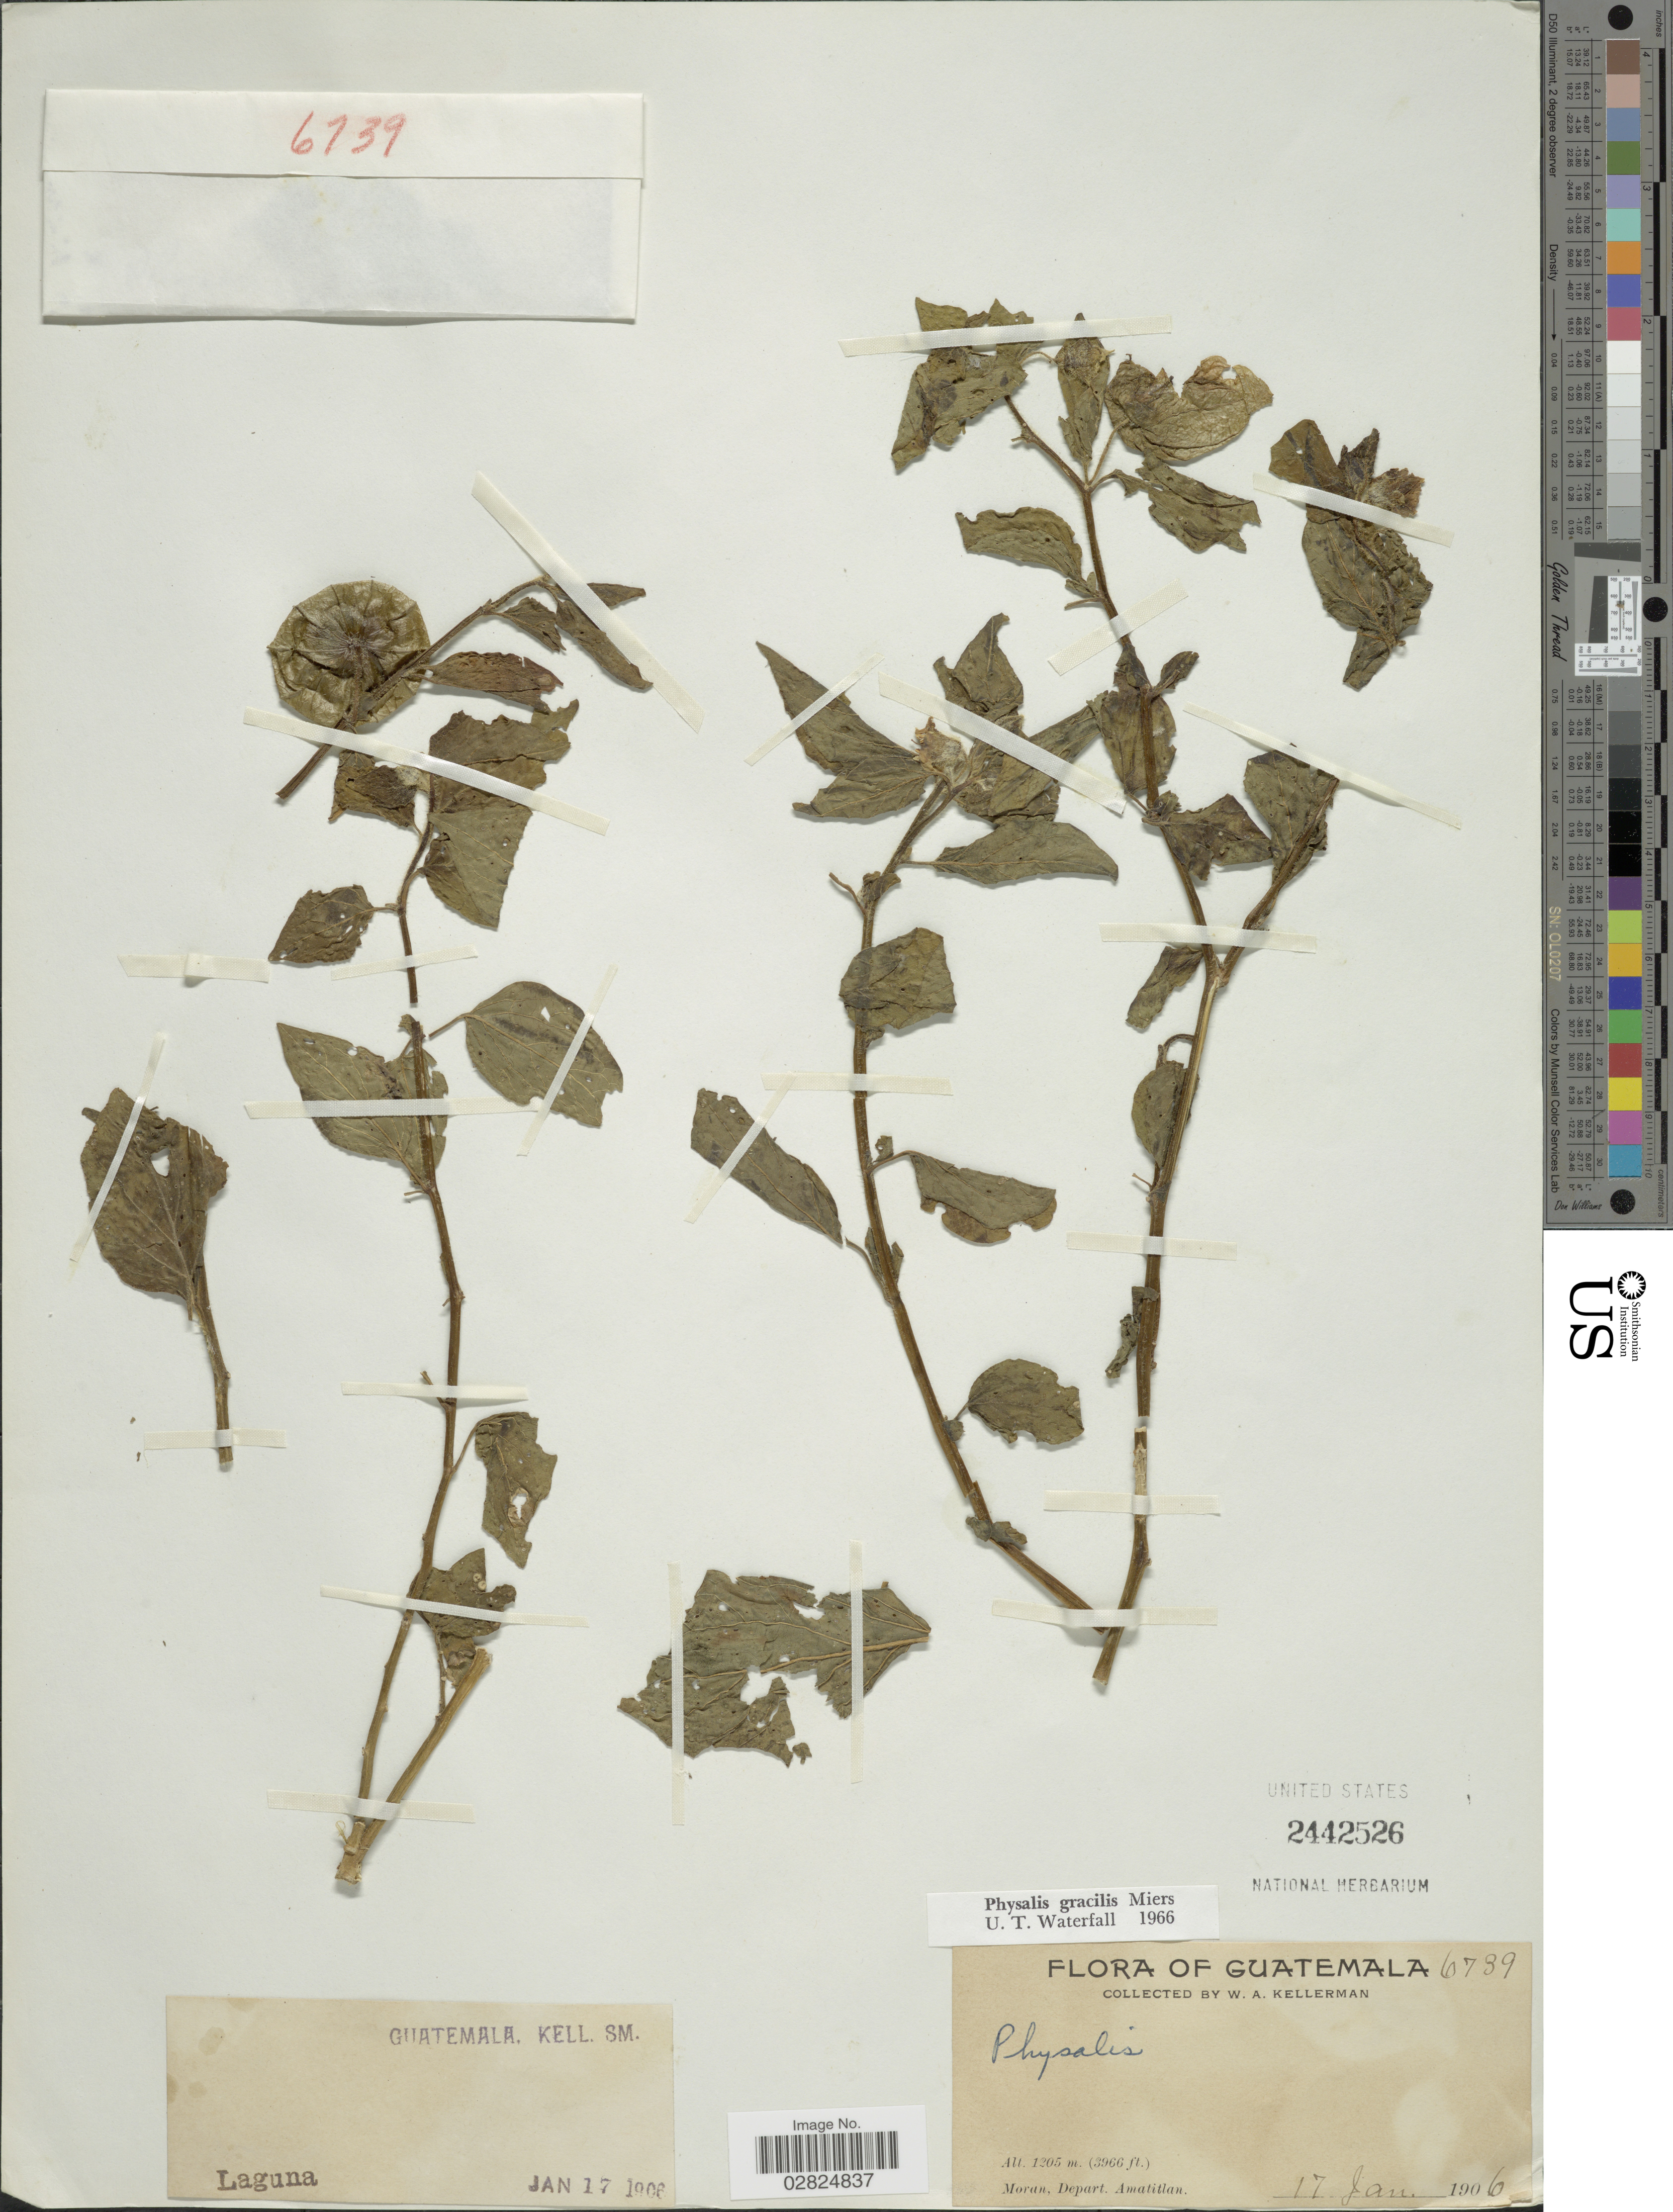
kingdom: Plantae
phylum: Tracheophyta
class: Magnoliopsida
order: Solanales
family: Solanaceae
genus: Physalis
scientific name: Physalis gracilis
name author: Miers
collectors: W. Kellerman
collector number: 6739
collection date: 1906-01-17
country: Guatemala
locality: Moran, Depart. Amatitlan.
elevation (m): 1205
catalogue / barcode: US 2442526